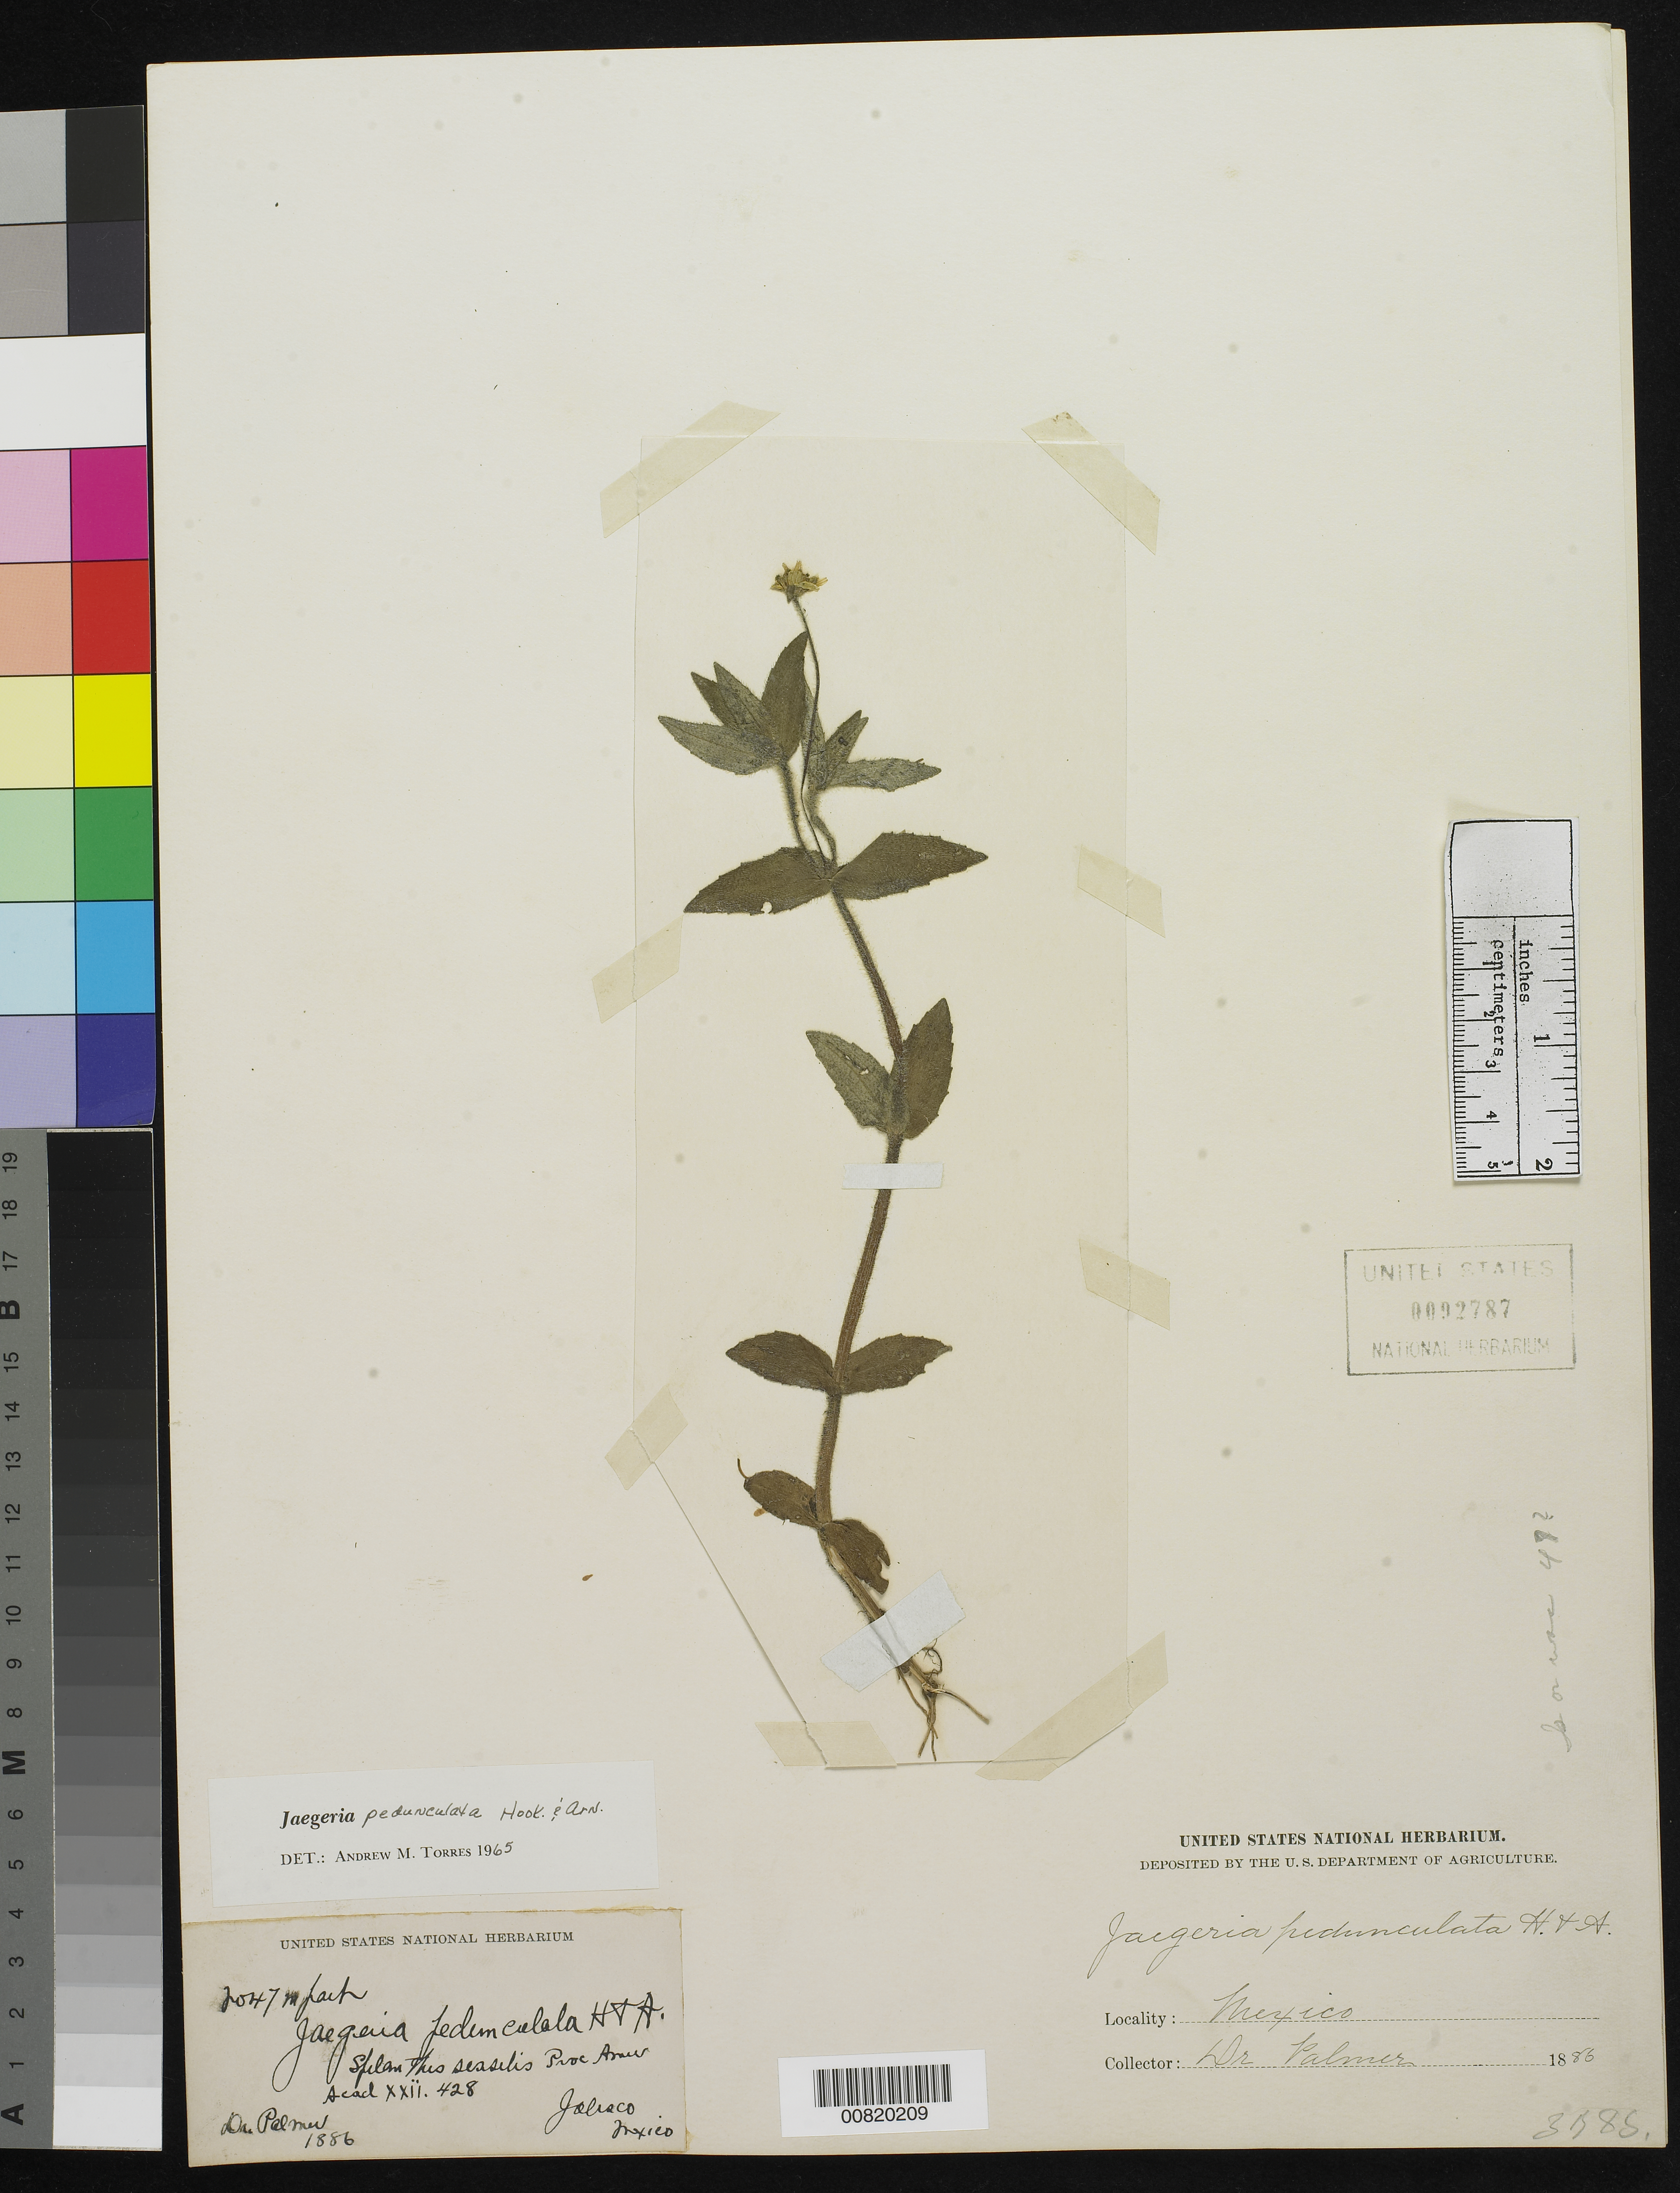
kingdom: Plantae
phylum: Tracheophyta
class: Magnoliopsida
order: Asterales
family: Asteraceae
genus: Jaegeria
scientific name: Jaegeria pendunculata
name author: Hook. & Arn.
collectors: E. Palmer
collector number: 2047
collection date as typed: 1886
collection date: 1886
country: Mexico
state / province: Jalisco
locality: Jalisco.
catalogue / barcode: US 92787